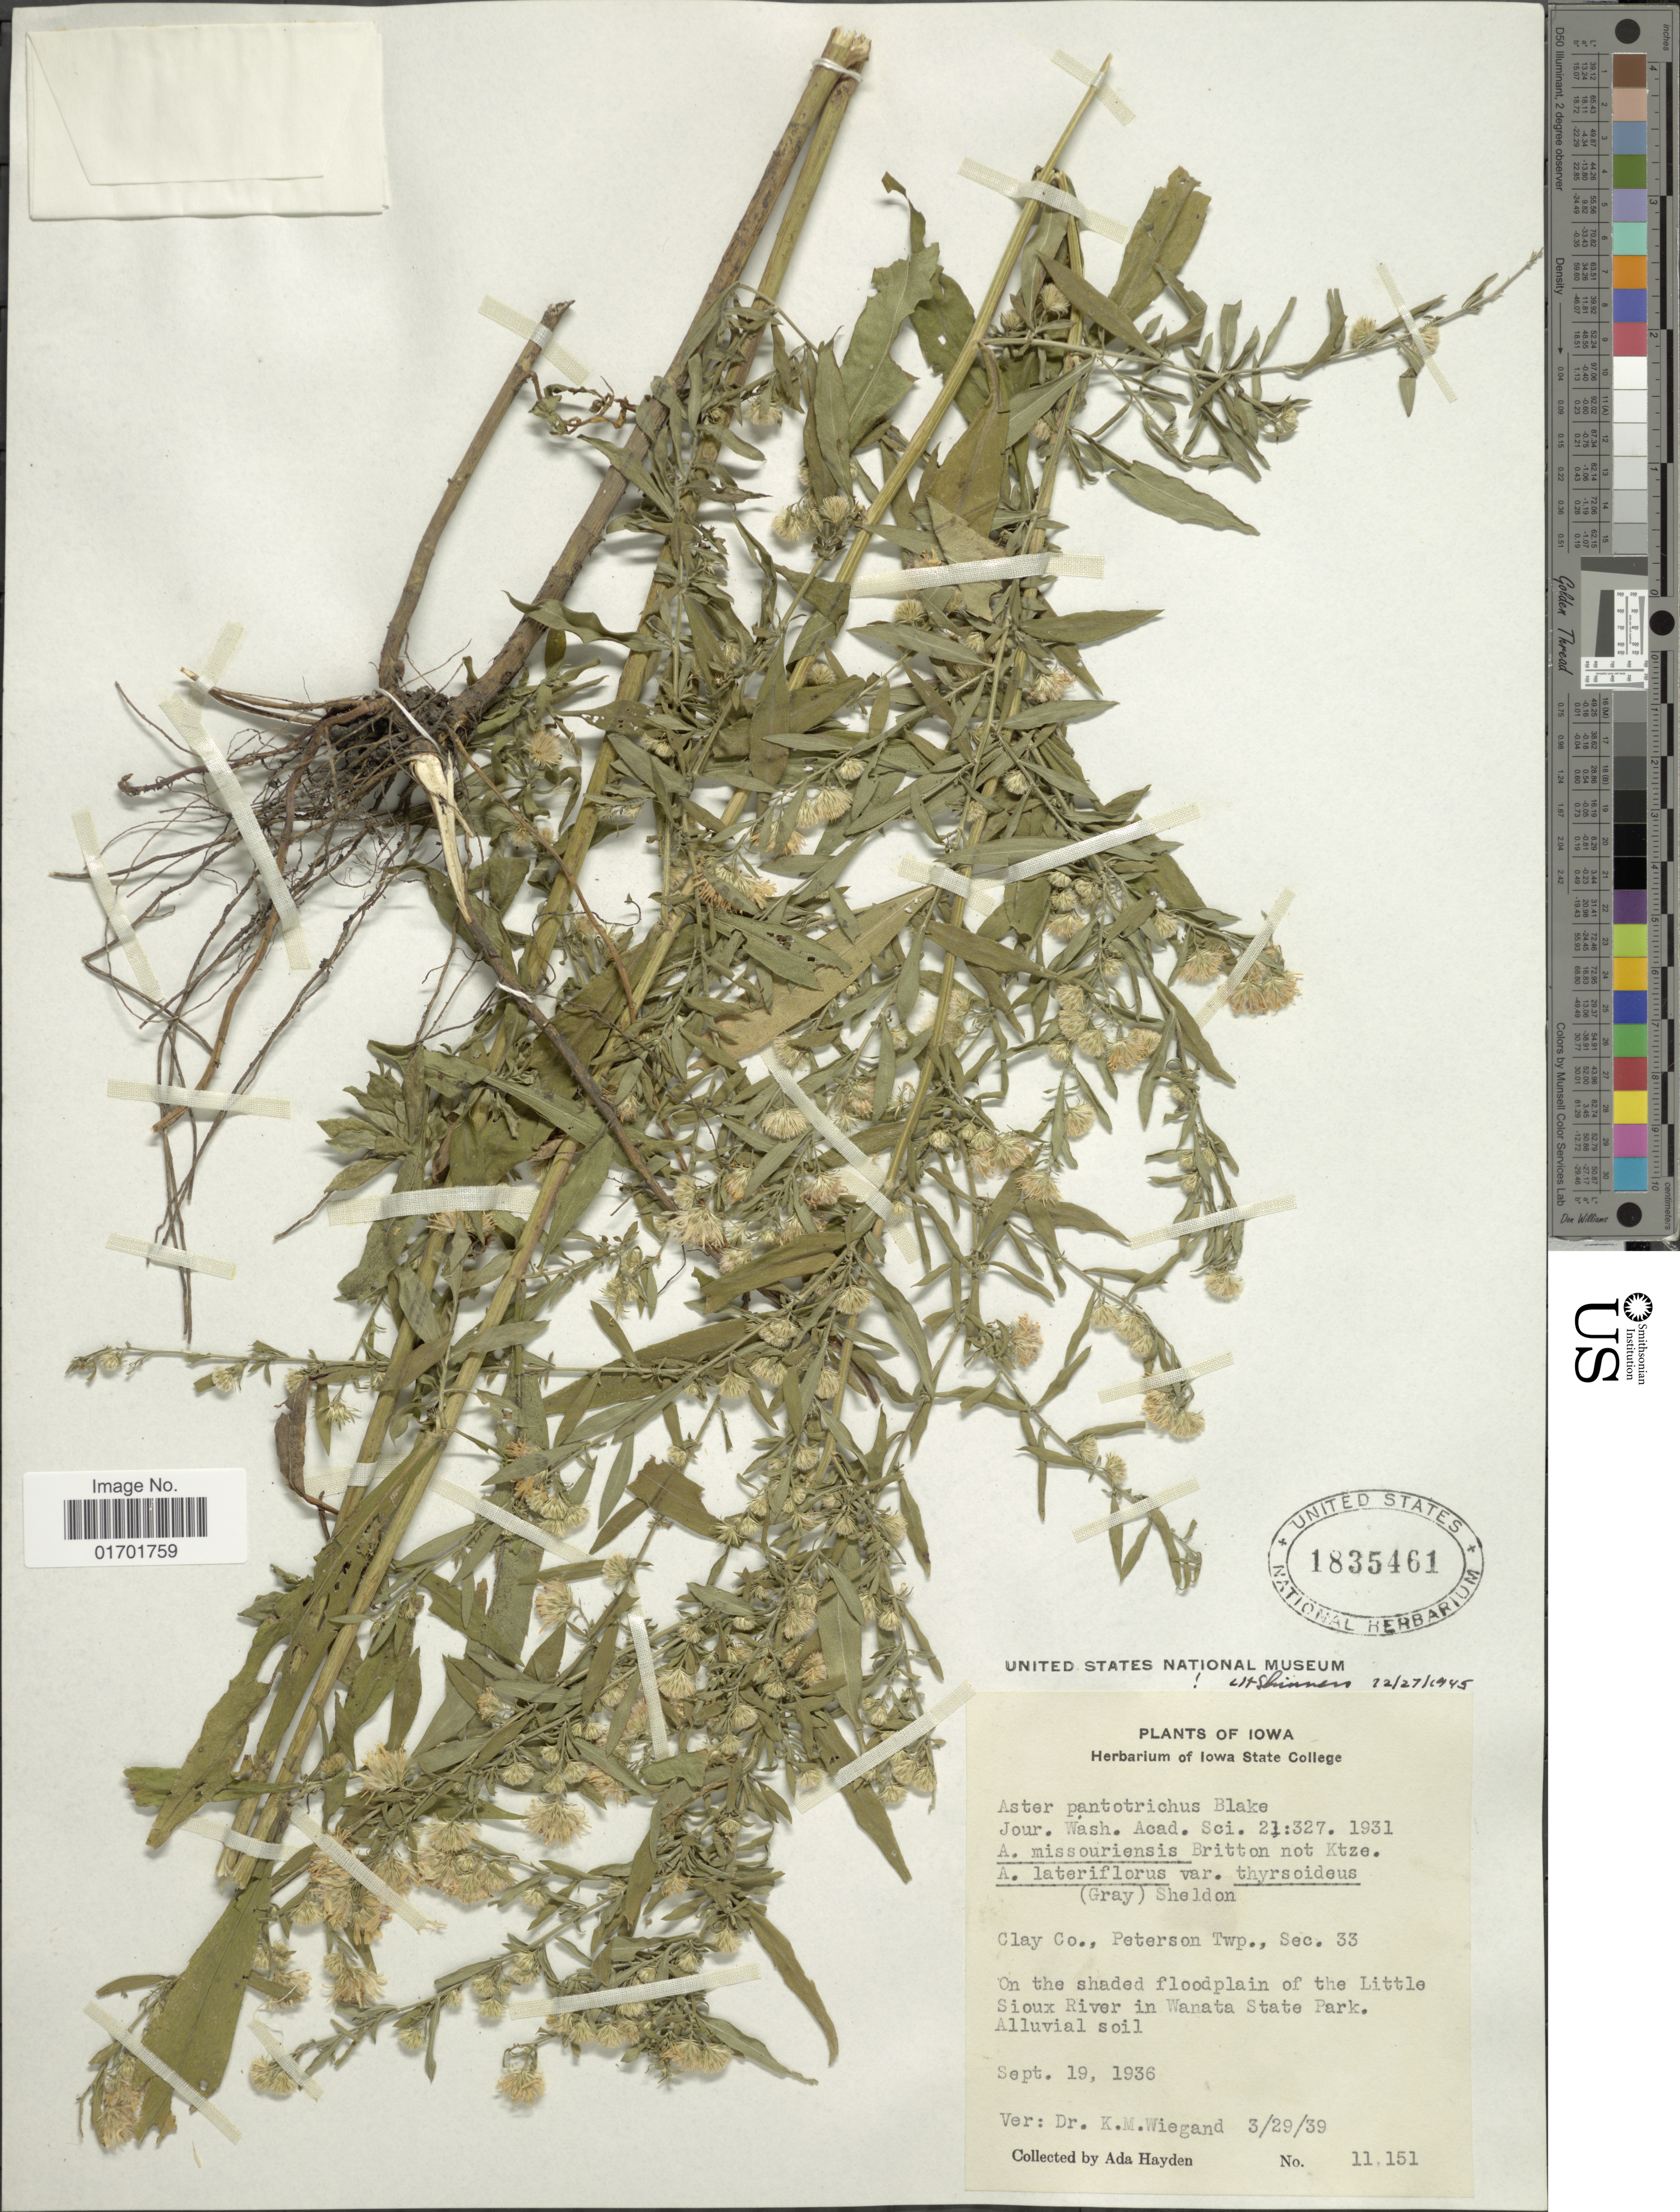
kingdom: Plantae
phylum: Tracheophyta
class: Magnoliopsida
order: Asterales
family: Asteraceae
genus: Symphyotrichum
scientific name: Symphyotrichum ontarionis var. ontarionis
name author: (Wiegand) G.L. Nesom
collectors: Ada Hayden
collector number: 11151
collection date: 1936-09-29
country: United States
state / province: Iowa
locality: Clay Co., Peterson Twp., Sec 33.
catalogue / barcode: US 1835461